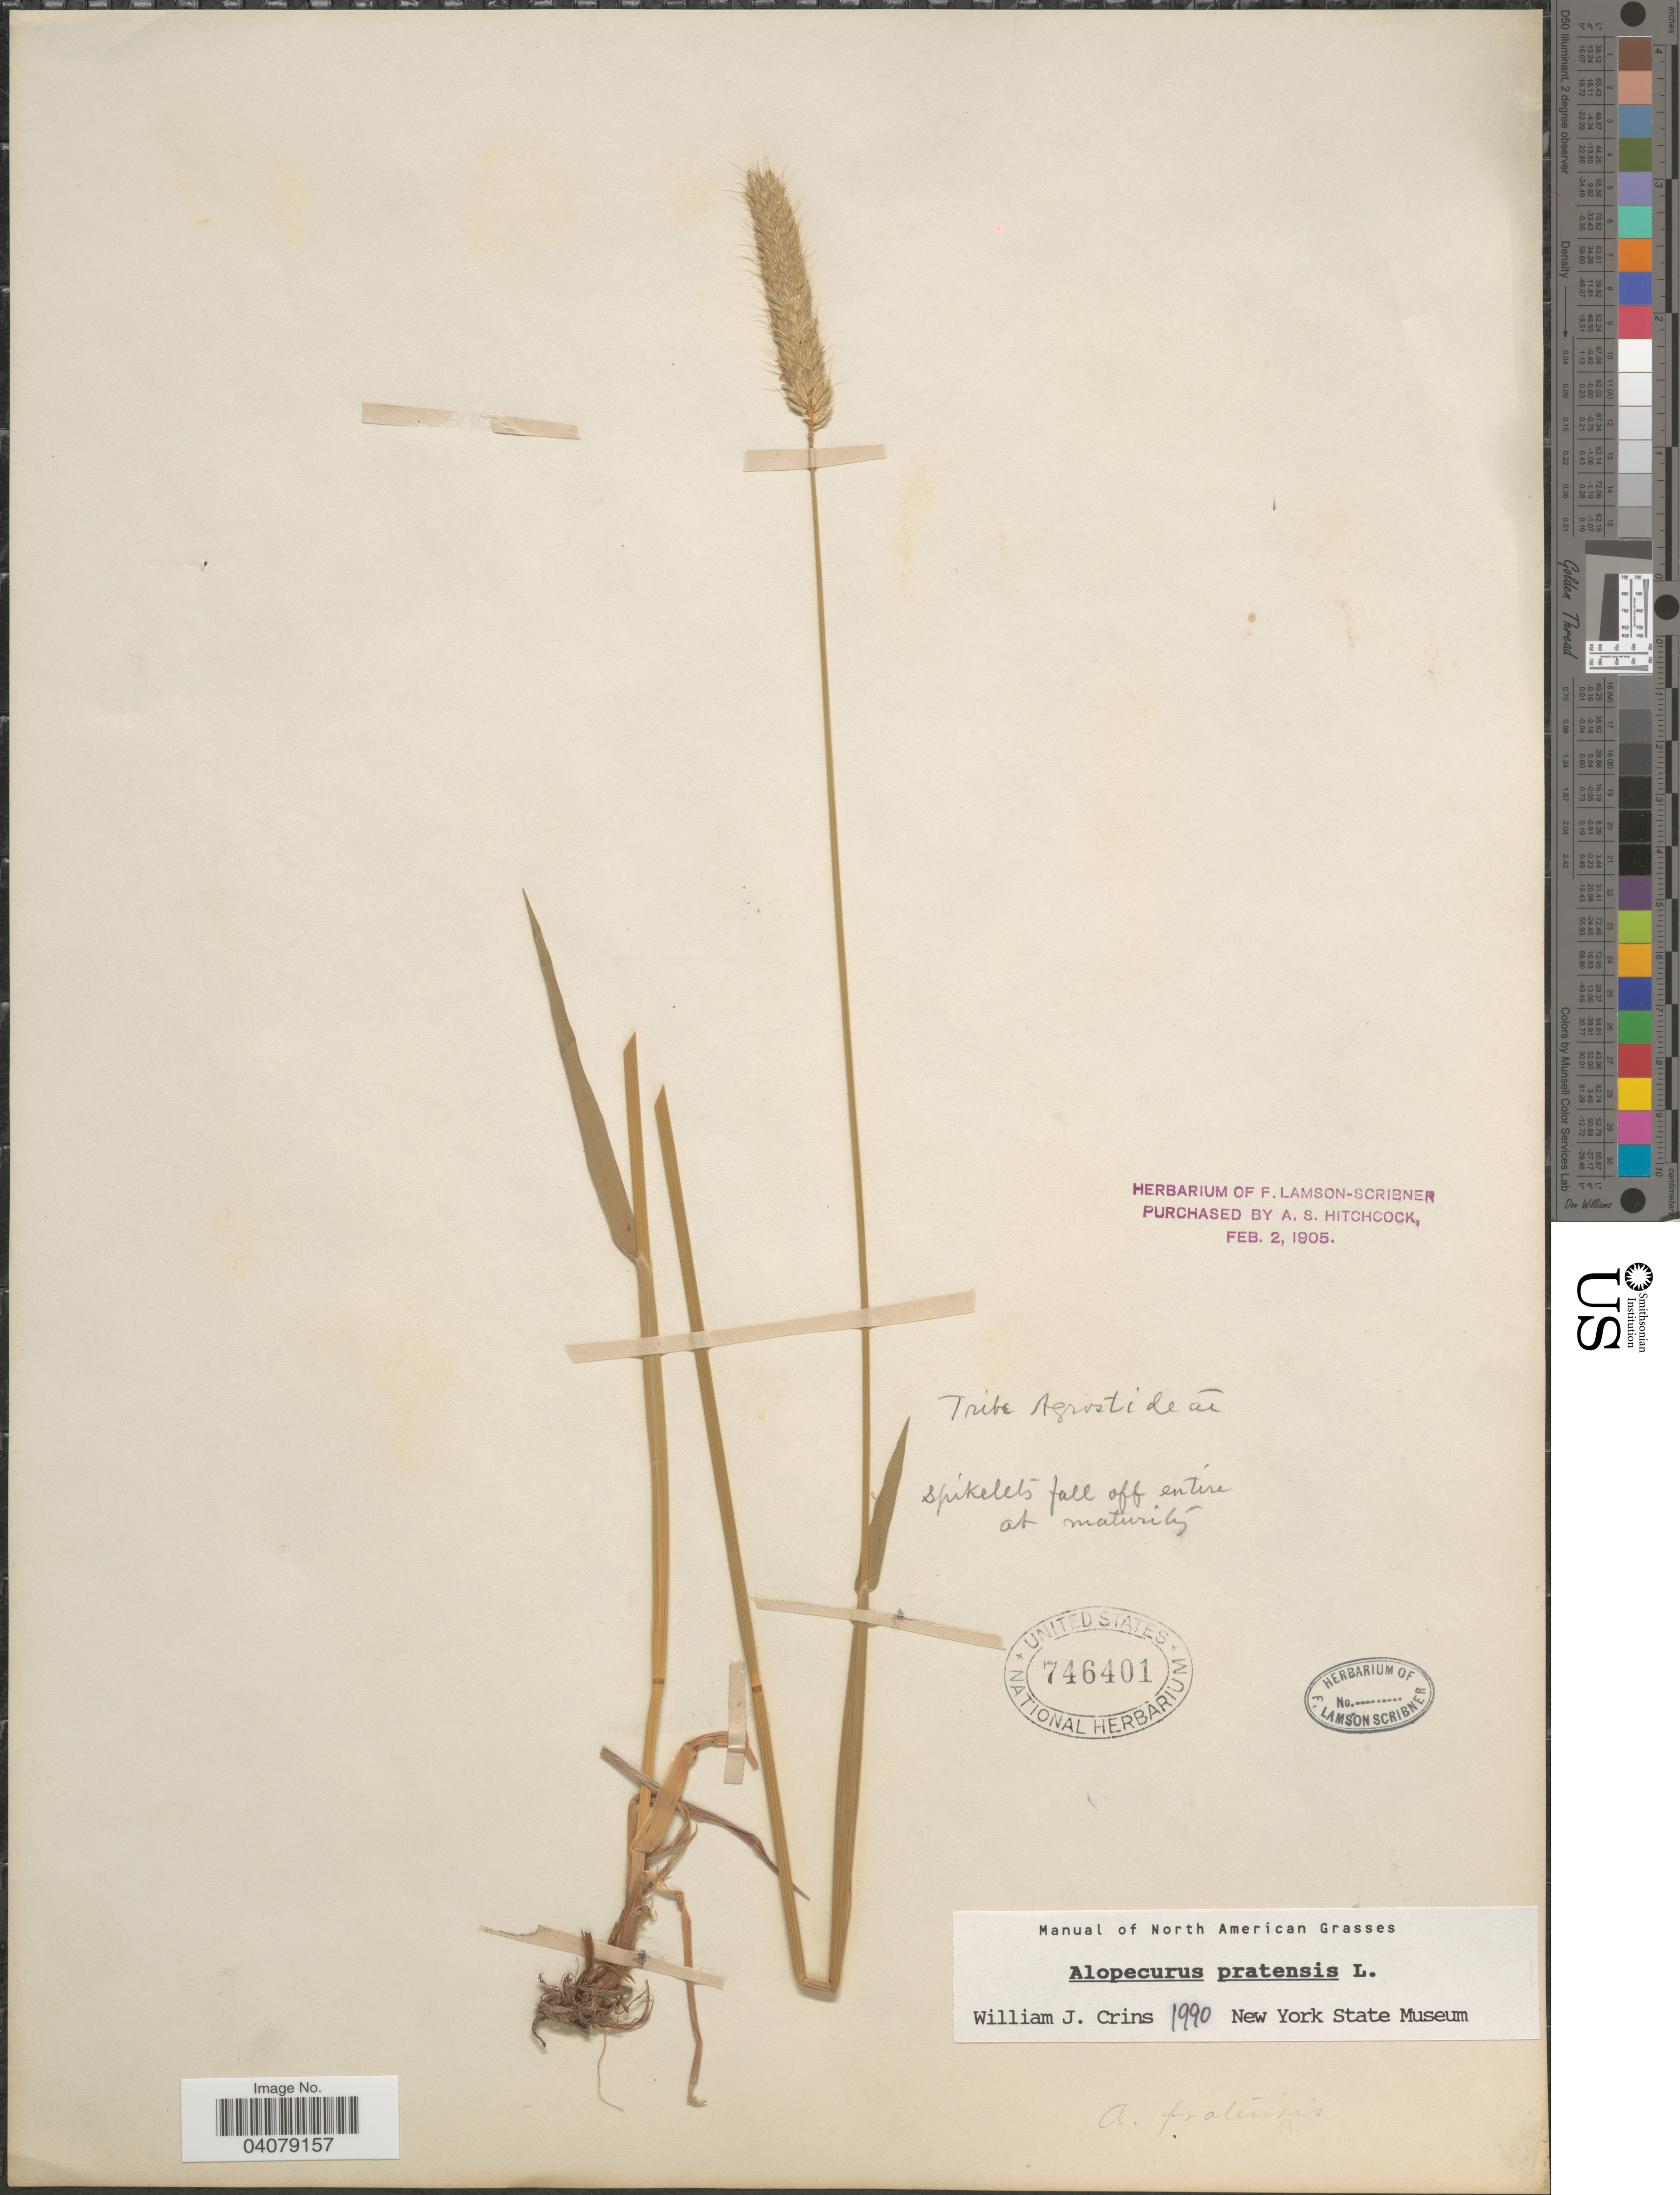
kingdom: Plantae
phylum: Tracheophyta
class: Liliopsida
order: Poales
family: Poaceae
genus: Alopecurus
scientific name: Alopecurus pratensis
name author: L.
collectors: ex herb. F. Lamson Scribner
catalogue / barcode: US 746401